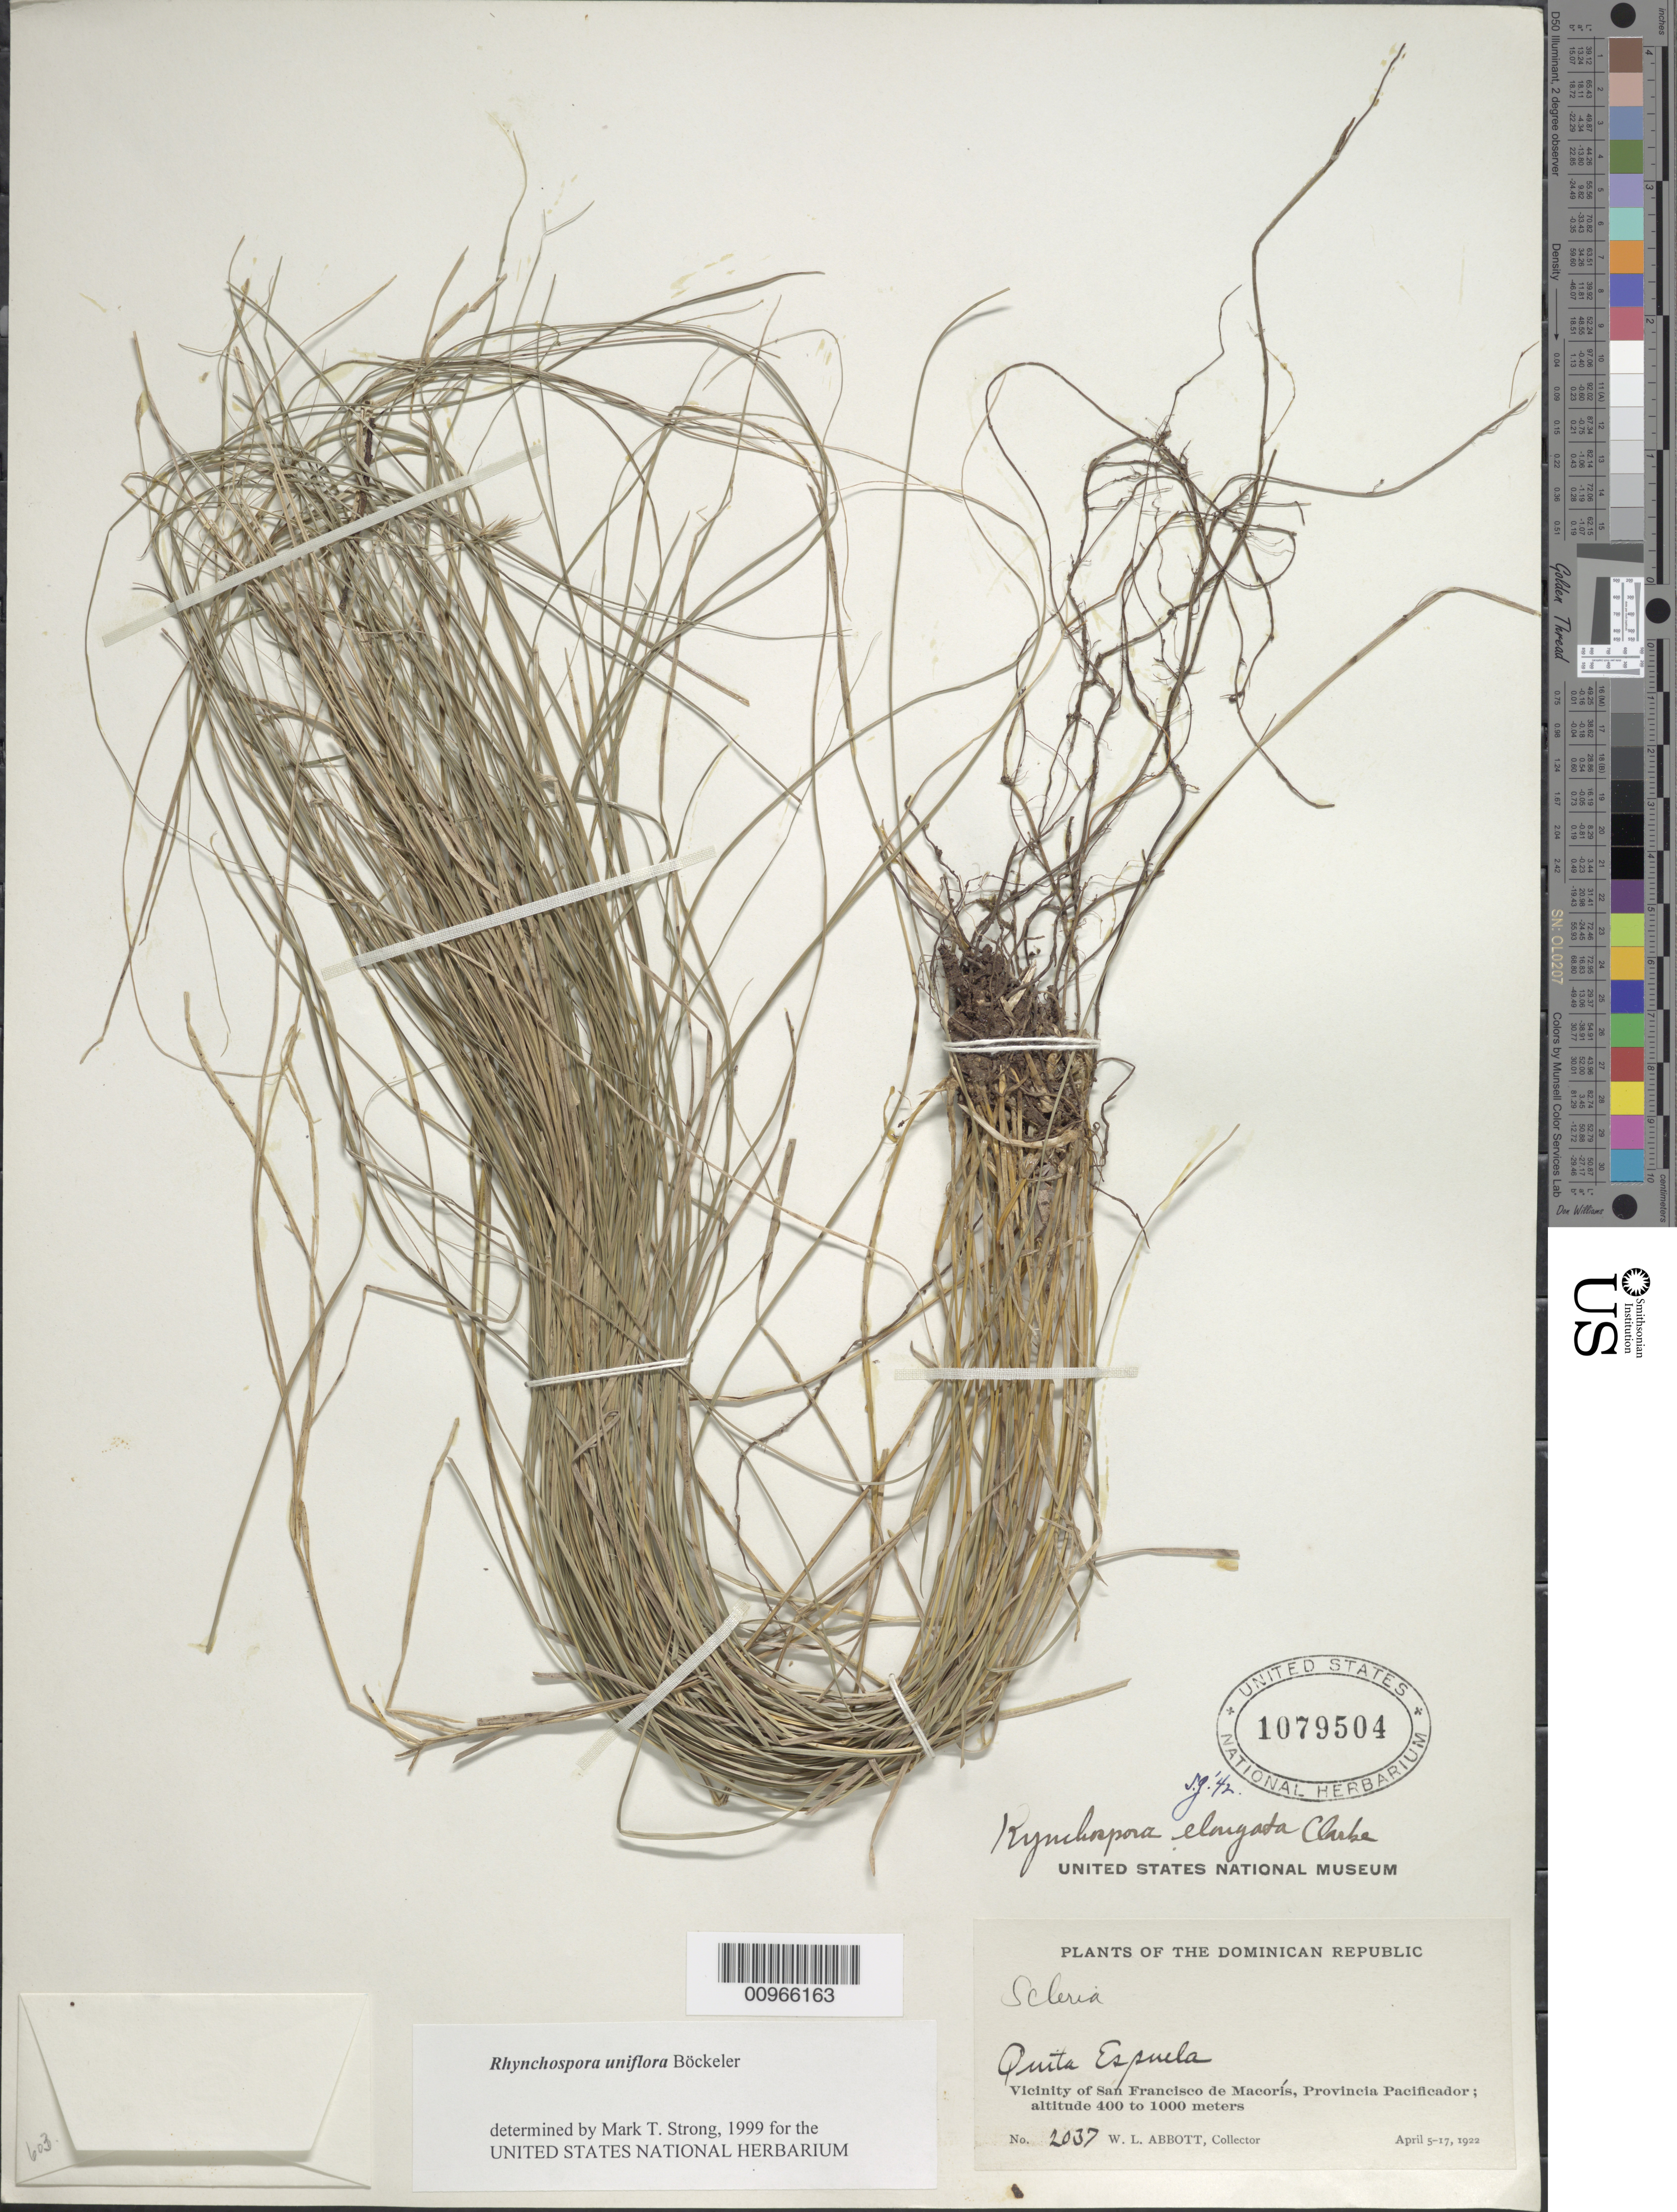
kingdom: Plantae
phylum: Tracheophyta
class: Liliopsida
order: Poales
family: Cyperaceae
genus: Rhynchospora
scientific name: Rhynchospora uniflora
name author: Boeckeler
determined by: Strong, M. T., (US), Smithsonian Institution - National Museum of Natural History (UNITED STATES)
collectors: W. L. Abbott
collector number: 2037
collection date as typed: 05 Apr 1922 to 17 Apr 1922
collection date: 1922-04-05/1922-04-17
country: Dominican Republic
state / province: Duarte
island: Hispaniola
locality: Vicinity of San Francisco de Macorís, Quita Espuela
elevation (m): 400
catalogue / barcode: US 1079504